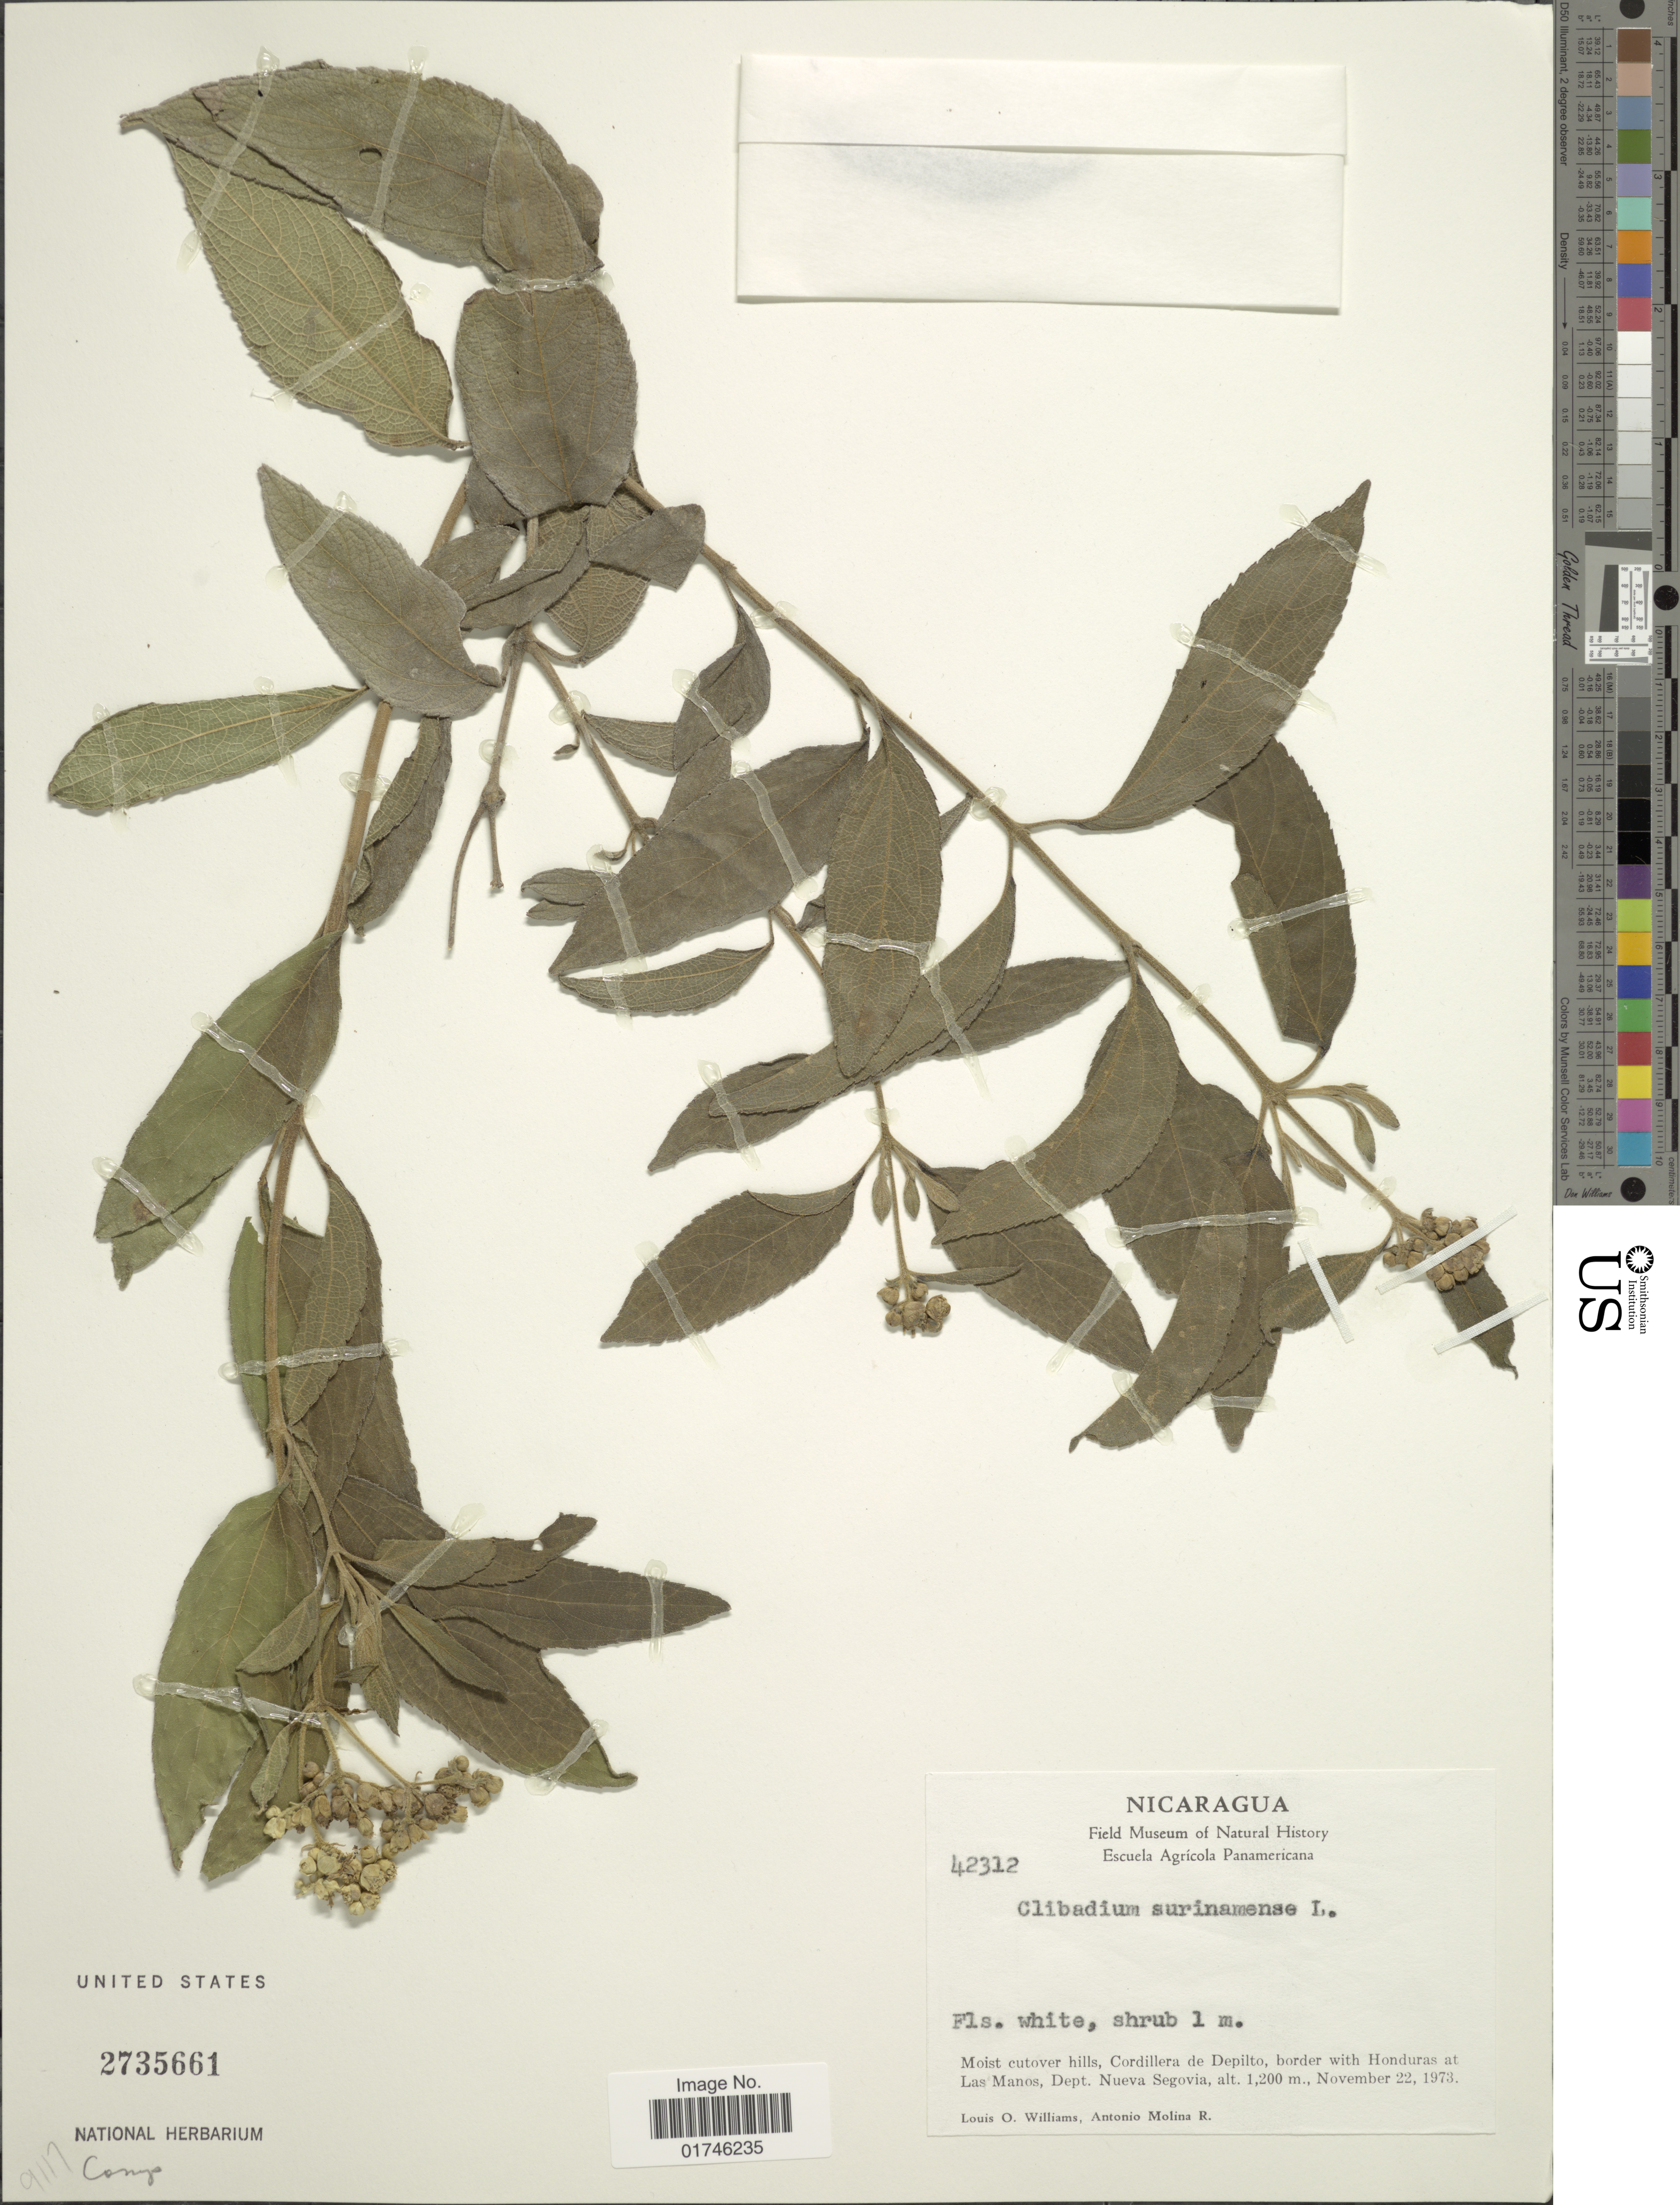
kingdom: Plantae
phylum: Tracheophyta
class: Magnoliopsida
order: Asterales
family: Asteraceae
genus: Clibadium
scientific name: Clibadium surinamense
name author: L.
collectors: L. O. Williams & A. Molina R.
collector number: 42312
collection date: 1973-11-22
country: Nicaragua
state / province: Nueva Segovia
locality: Moist cutover hills, Cordillera de Depito, border with Honduars at Las Manos, Dept. Nuevo Segovia.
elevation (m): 1200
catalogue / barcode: US 2735661